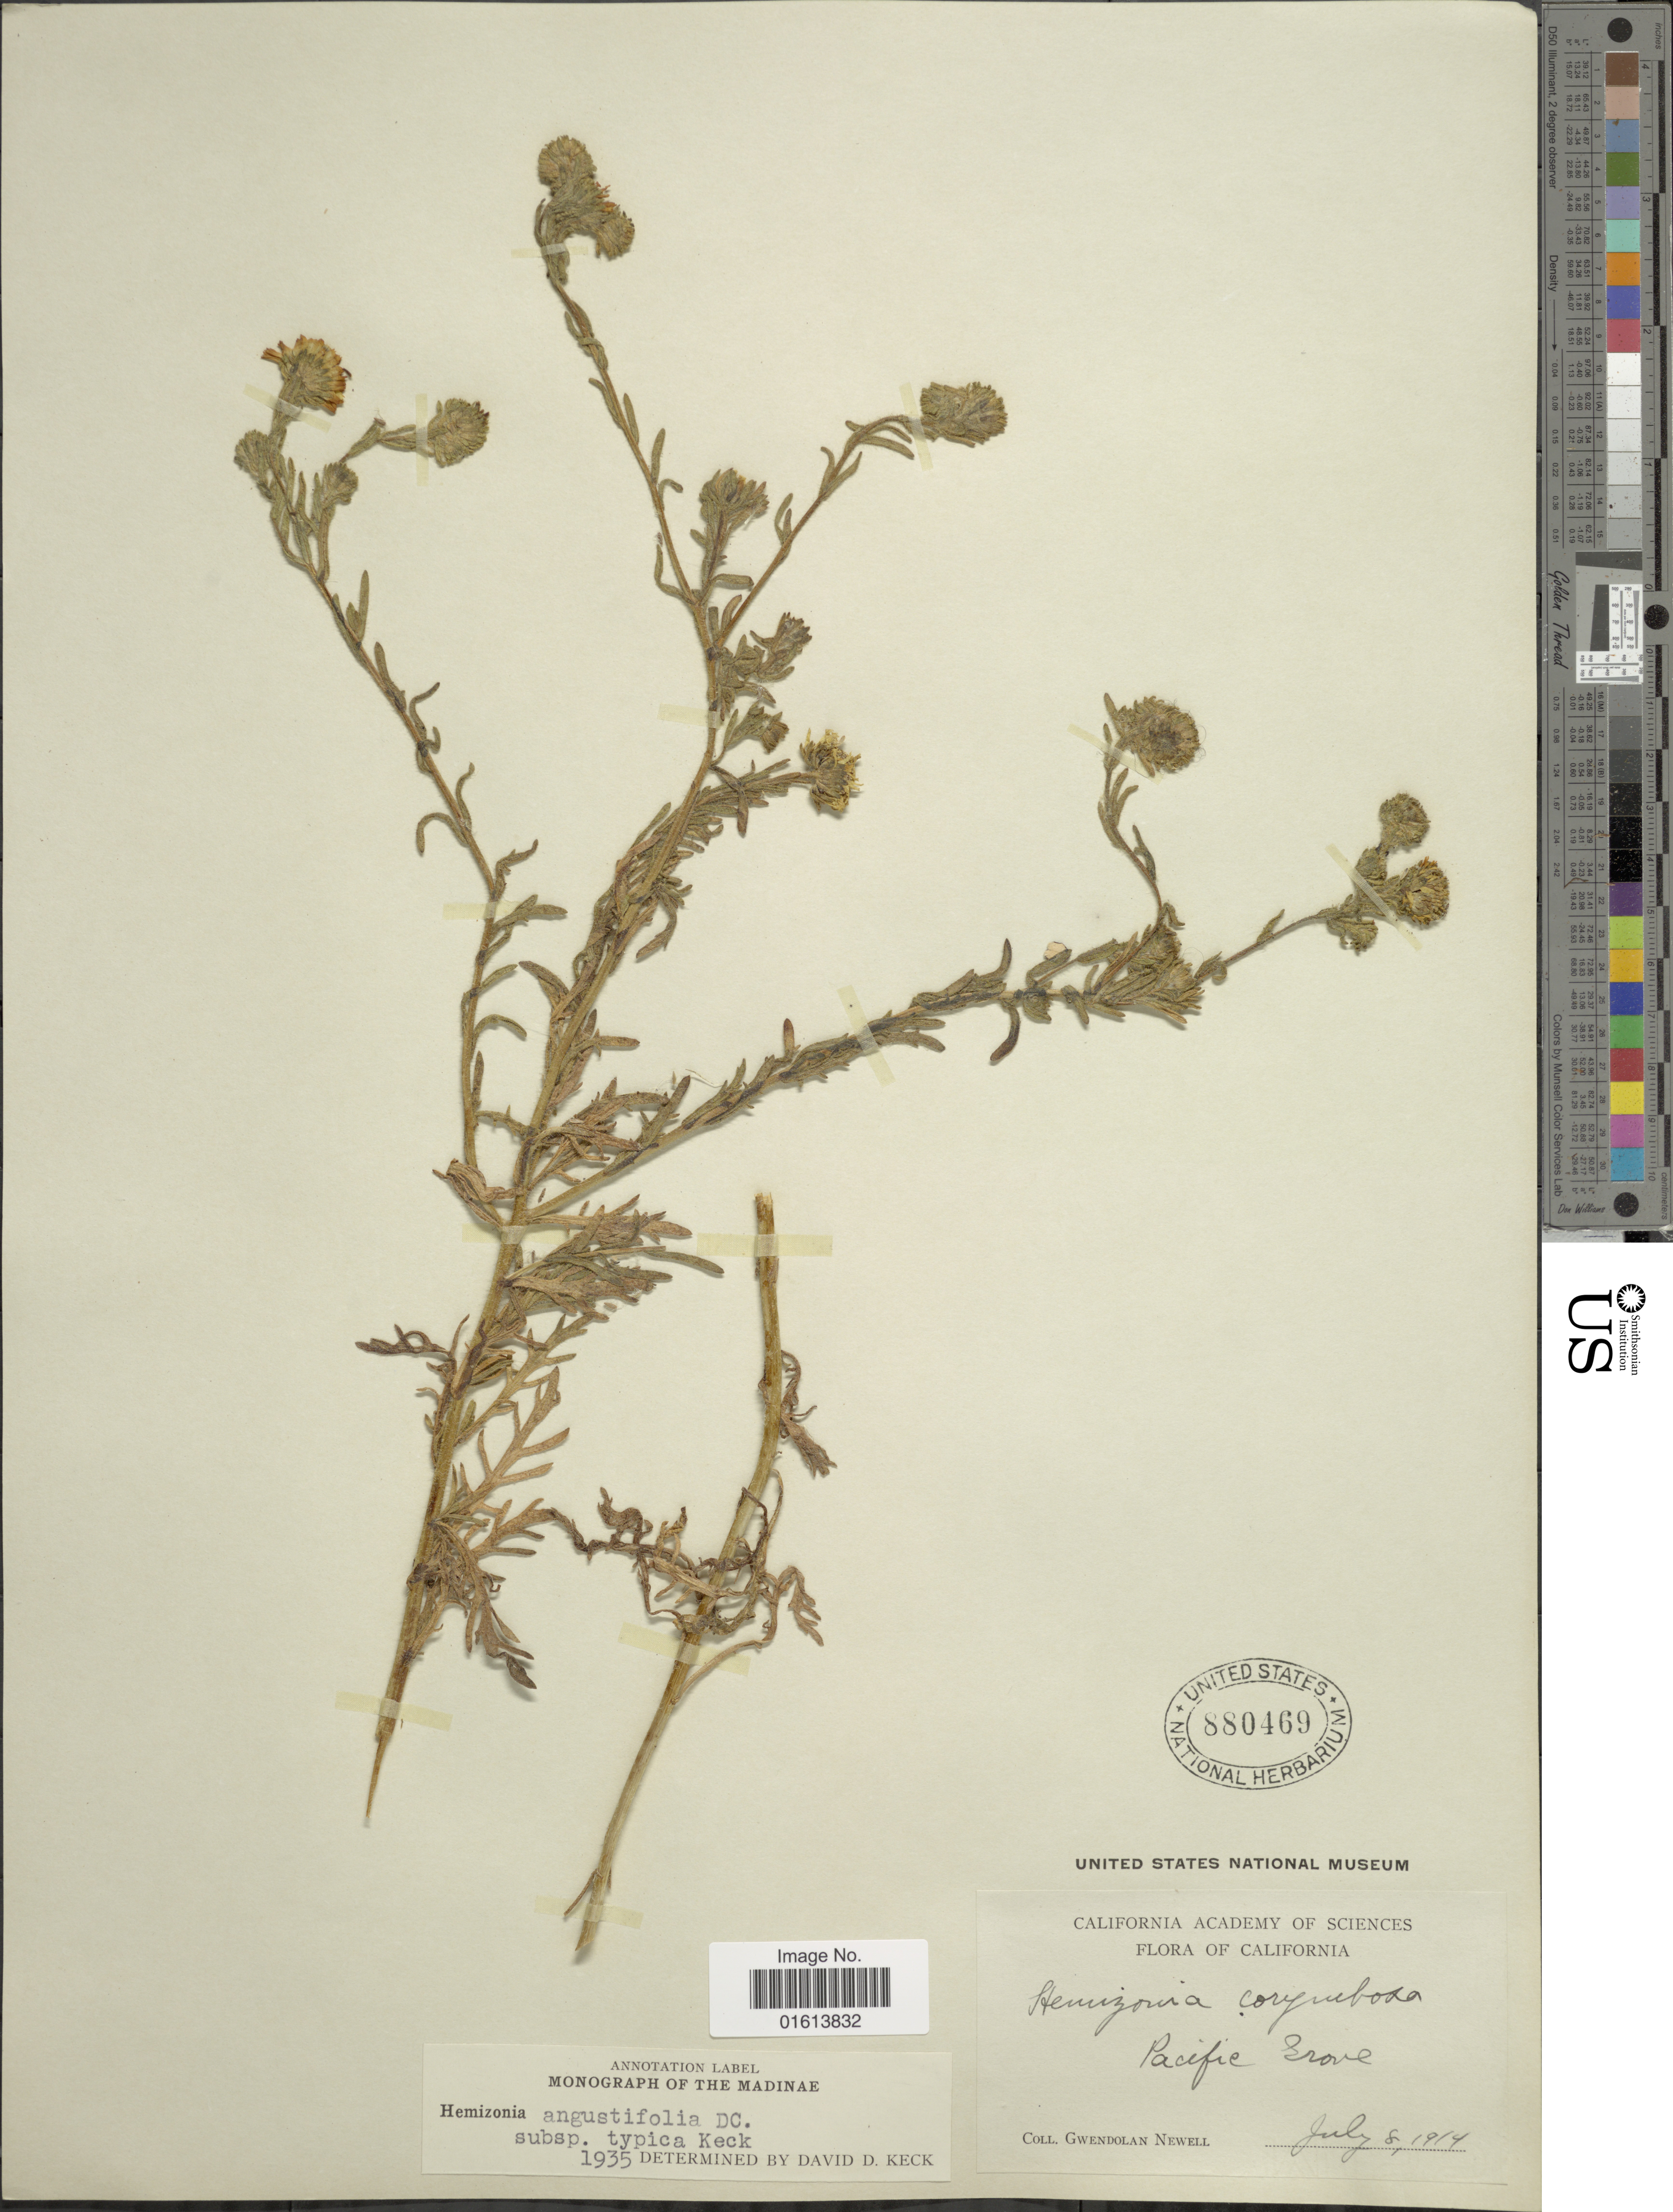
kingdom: Plantae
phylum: Tracheophyta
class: Magnoliopsida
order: Asterales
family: Asteraceae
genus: Deinandra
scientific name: Deinandra corymbosa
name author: (DC.) B.G. Baldwin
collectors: G. Newell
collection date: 1914-07-08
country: United States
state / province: California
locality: California. Pacific Grove.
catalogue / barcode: US 880469